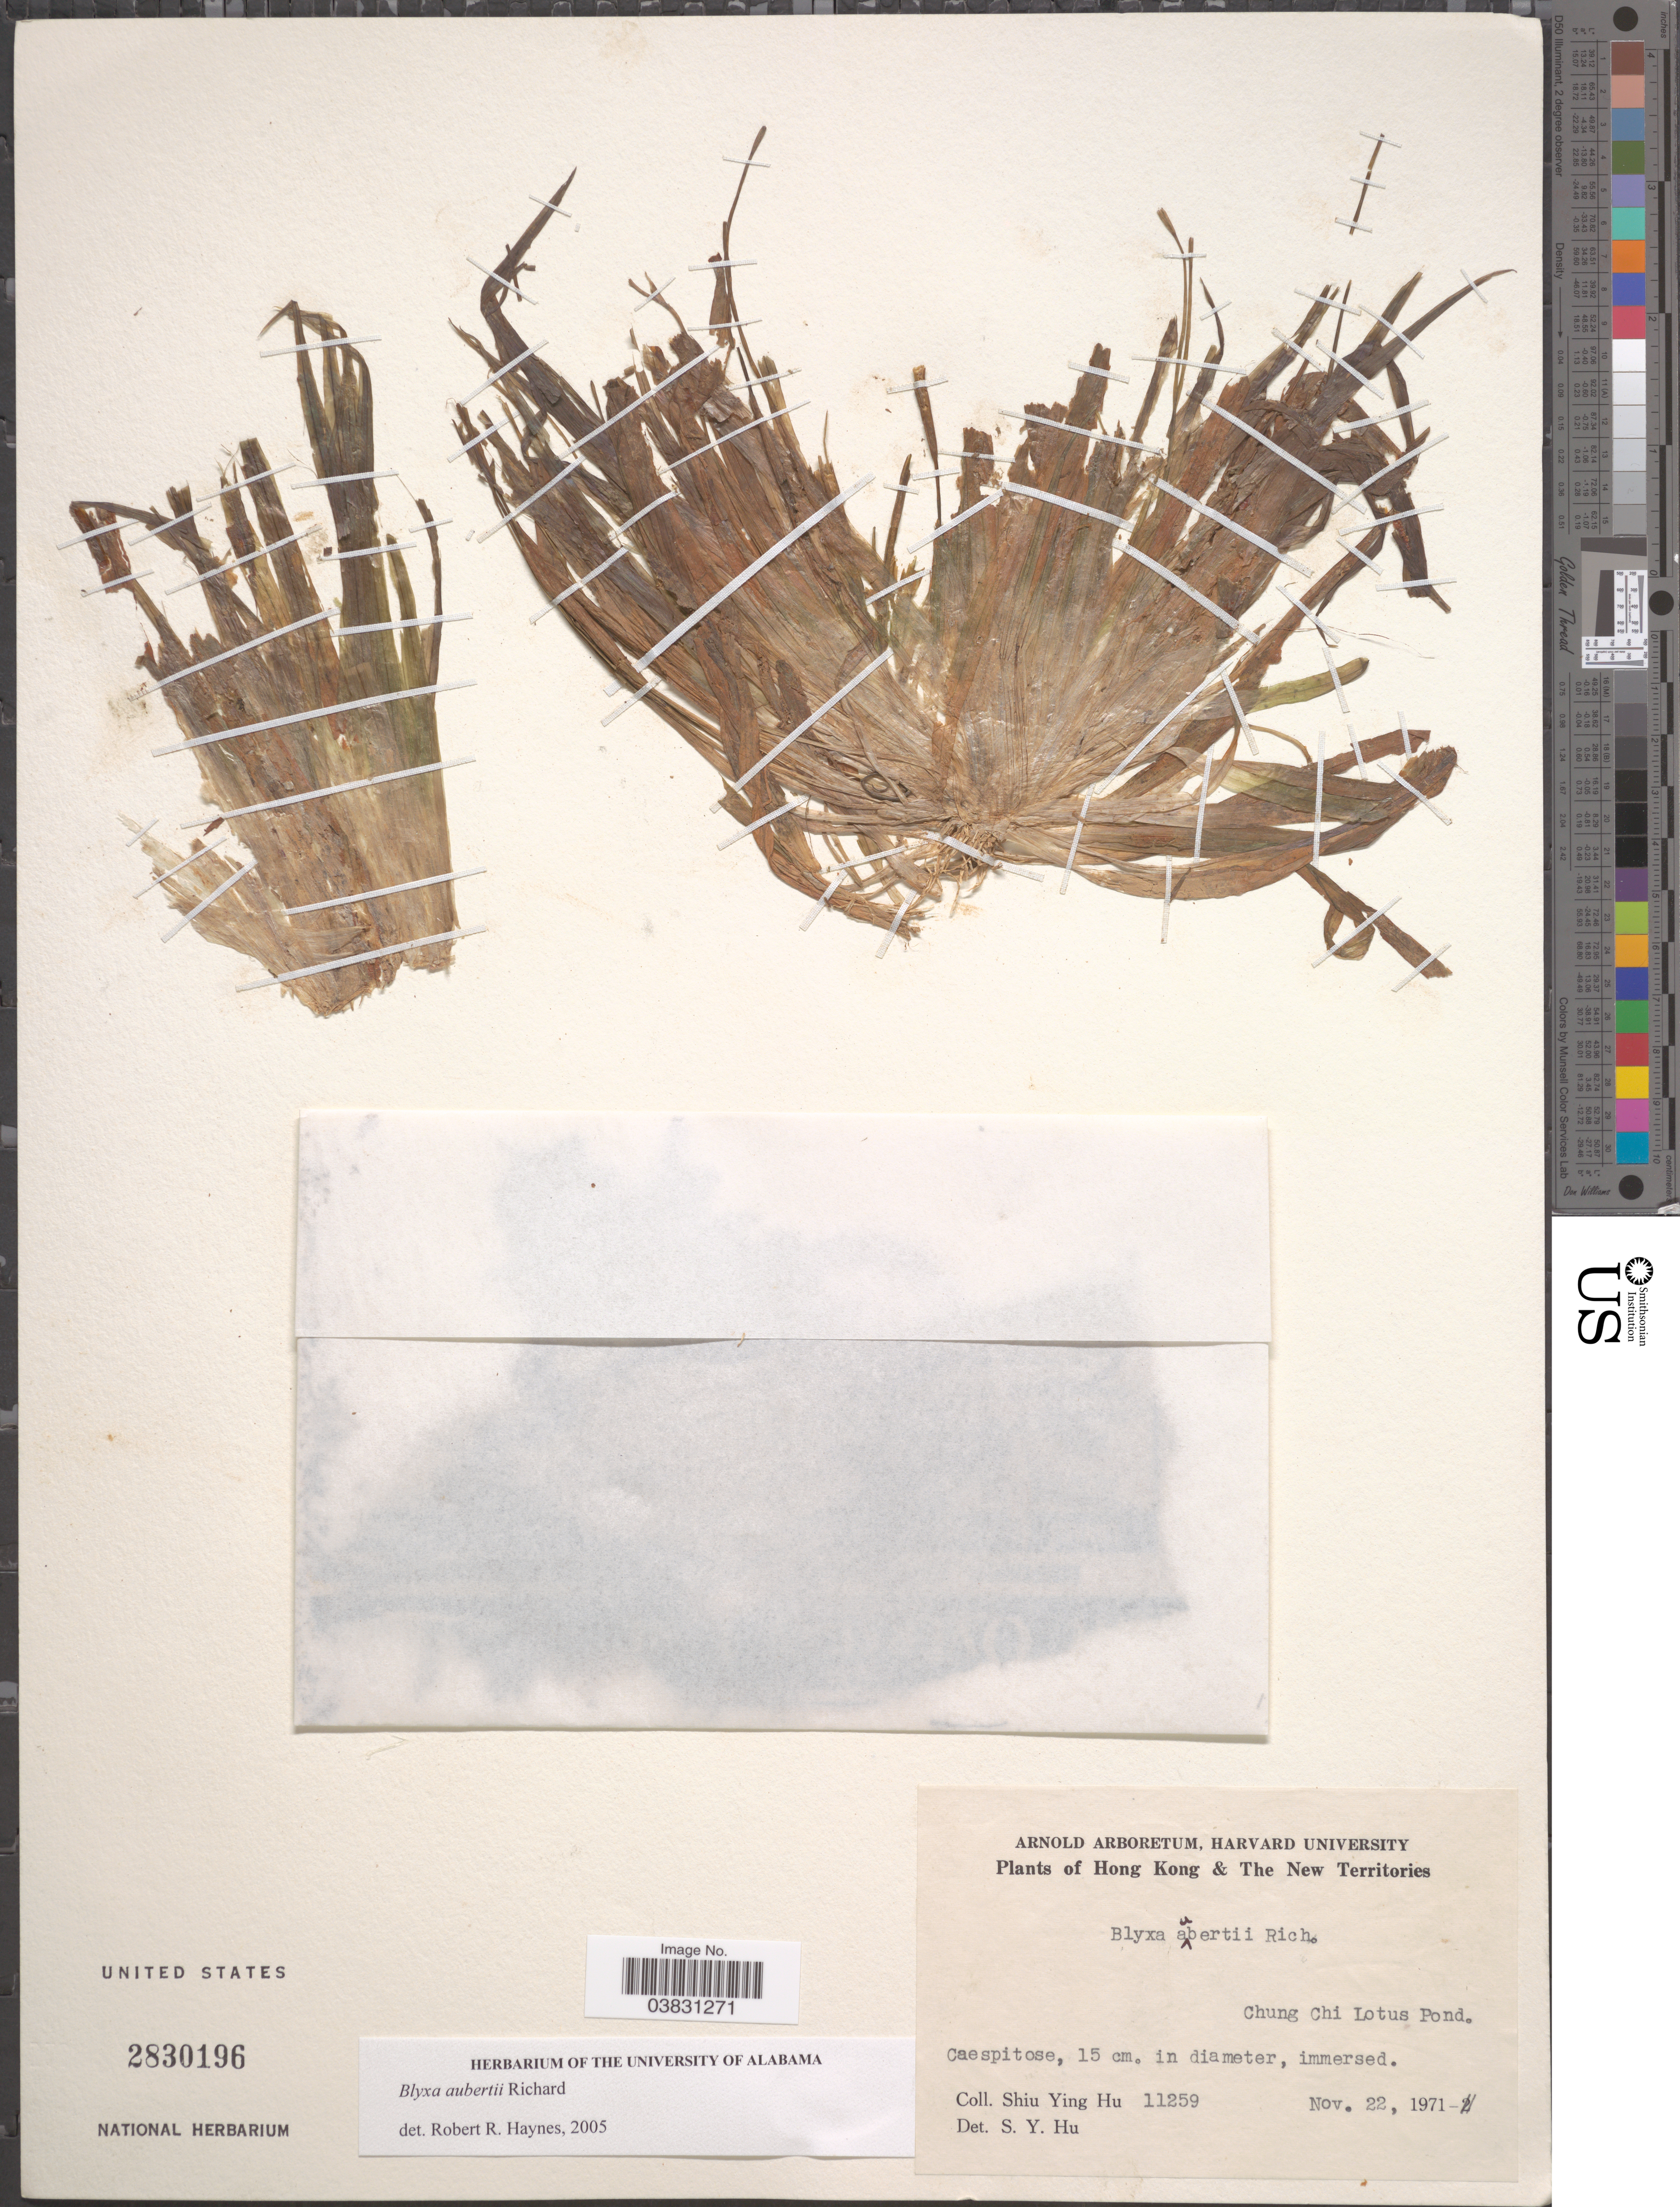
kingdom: Plantae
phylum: Tracheophyta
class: Liliopsida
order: Alismatales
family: Hydrocharitaceae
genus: Blyxa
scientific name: Blyxa aubertii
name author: Rich.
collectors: S. Y. Hu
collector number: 11259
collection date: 1971-11-22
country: China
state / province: Hong Kong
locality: Hong Kong & The New Territories. Chung Chi Lotus Pond.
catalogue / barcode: US 2830196